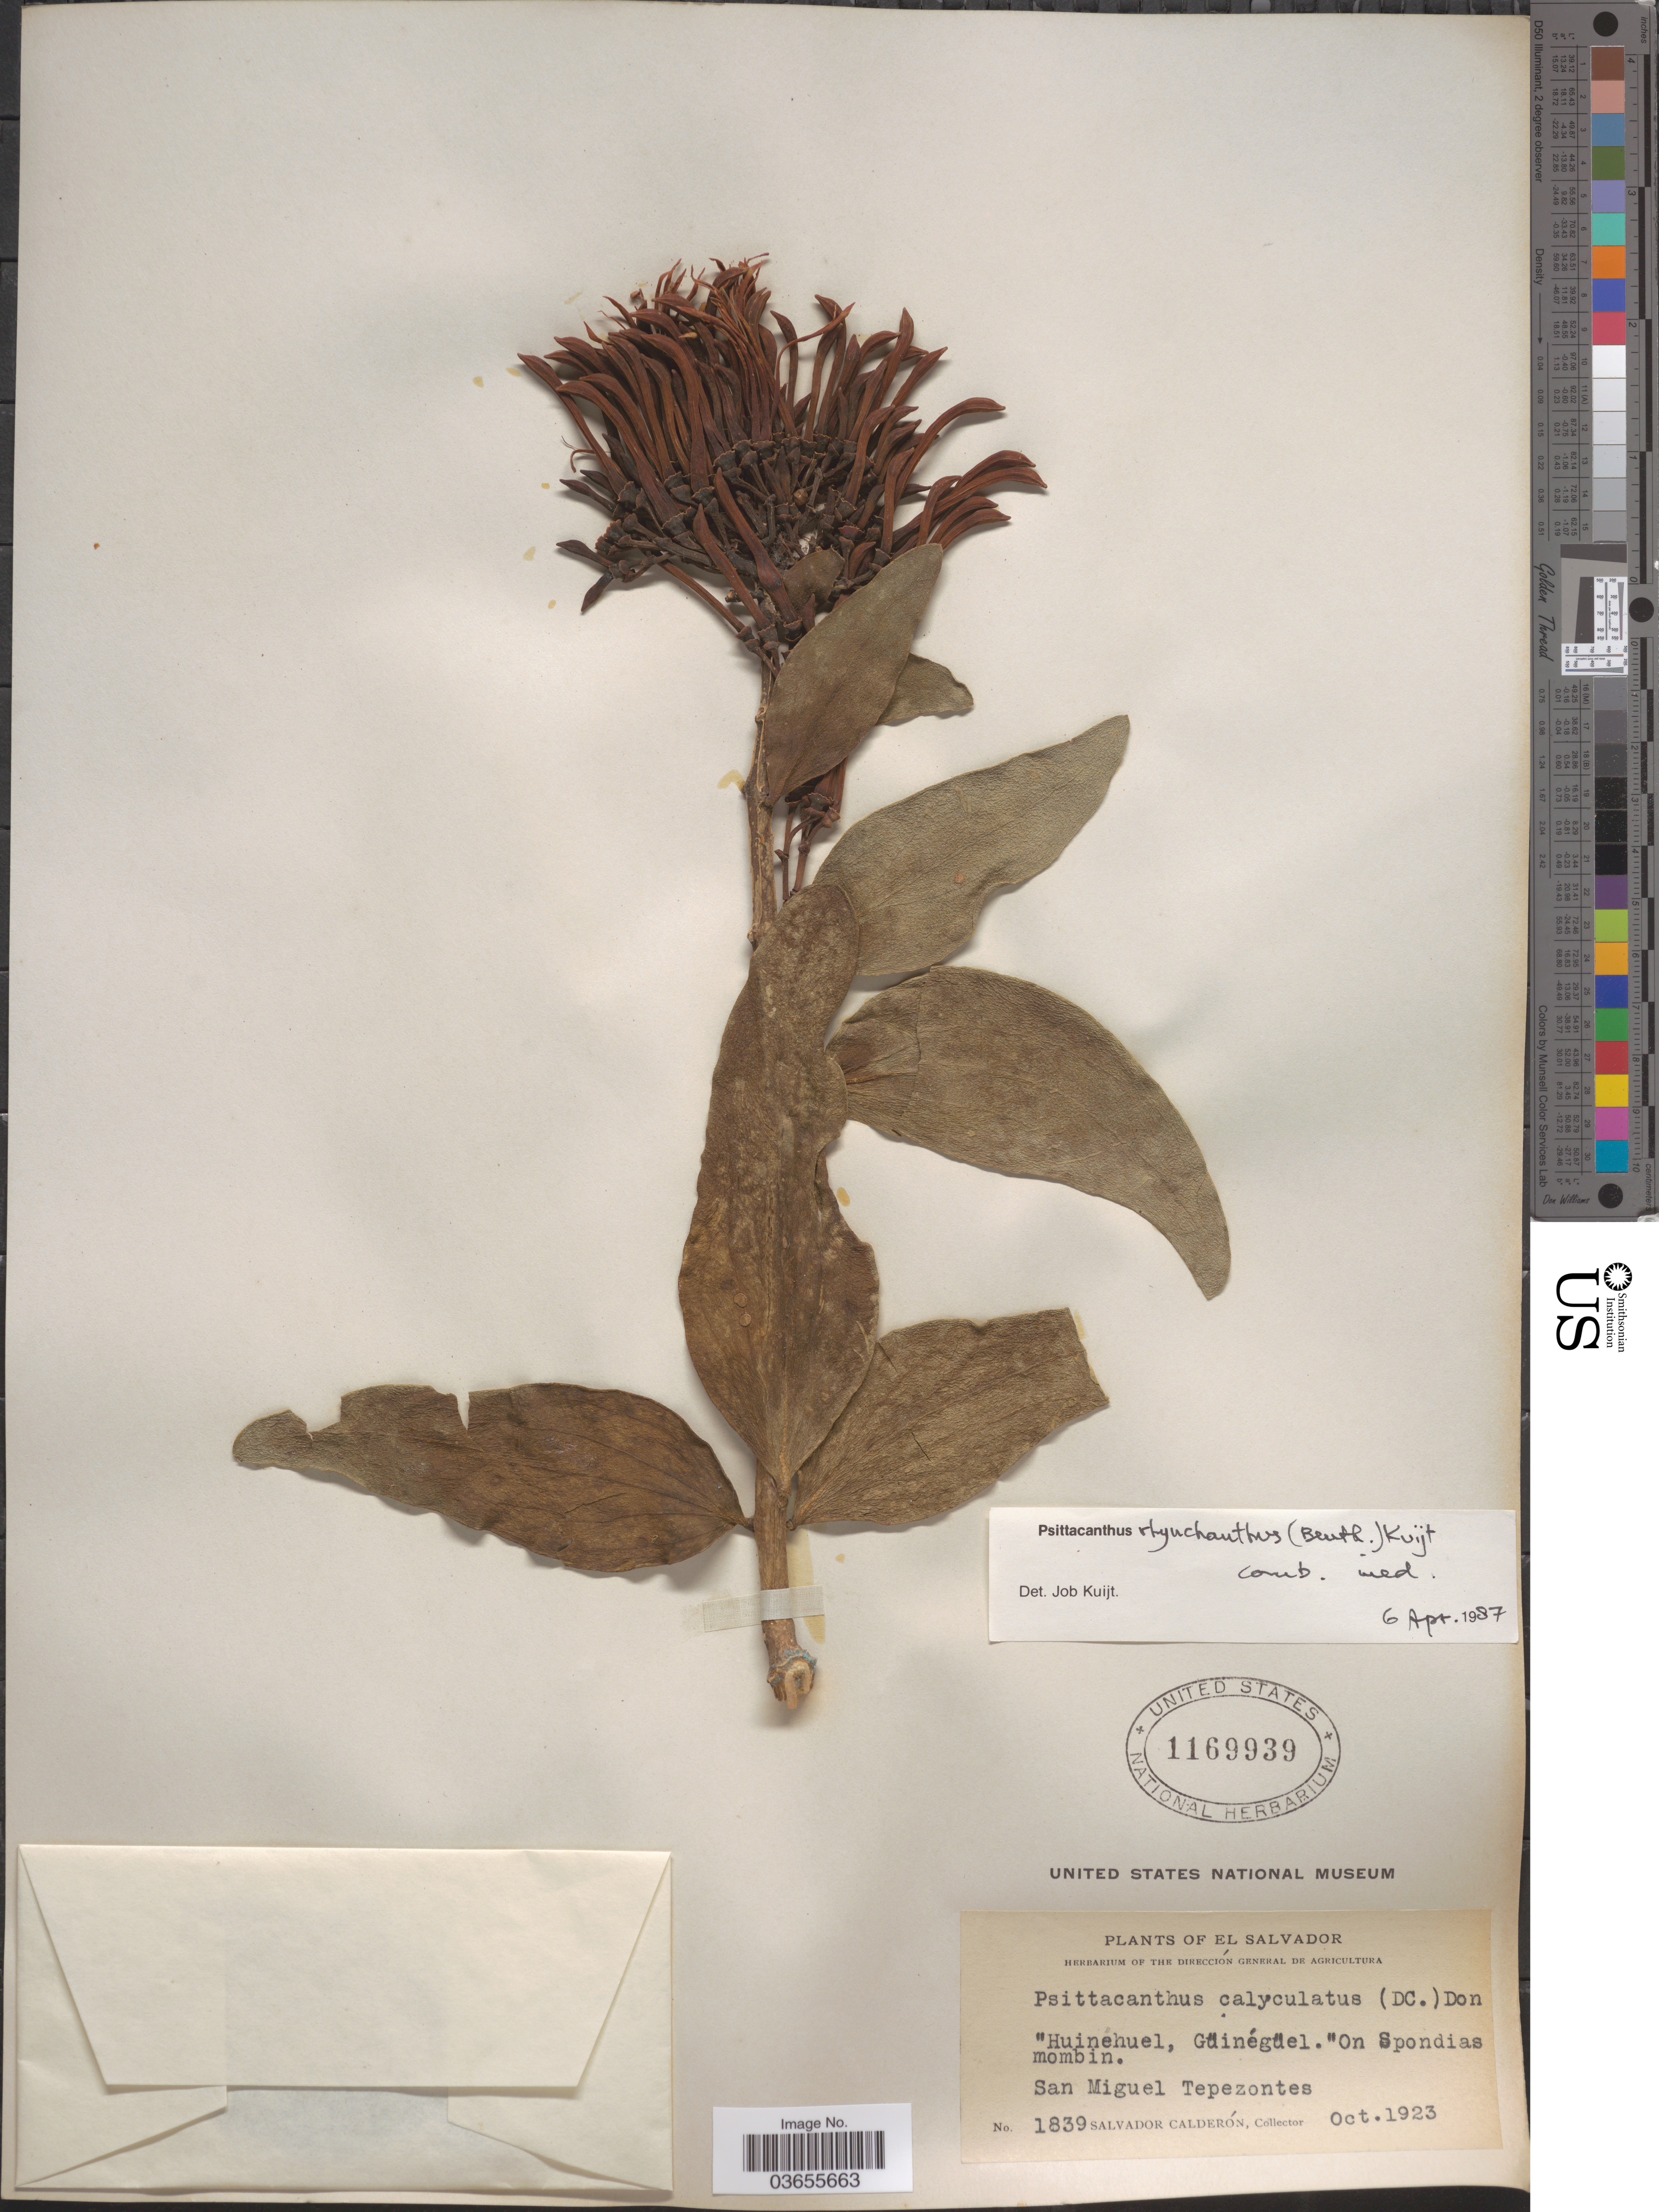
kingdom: Plantae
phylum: Tracheophyta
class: Magnoliopsida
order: Santalales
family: Loranthaceae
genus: Psittacanthus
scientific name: Psittacanthus rhynchanthus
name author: (Benth.) Kuijt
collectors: S. Calderón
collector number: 1839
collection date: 1923-10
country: El Salvador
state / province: San Miguel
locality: San Miguel Tepezontes.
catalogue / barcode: US 1169939